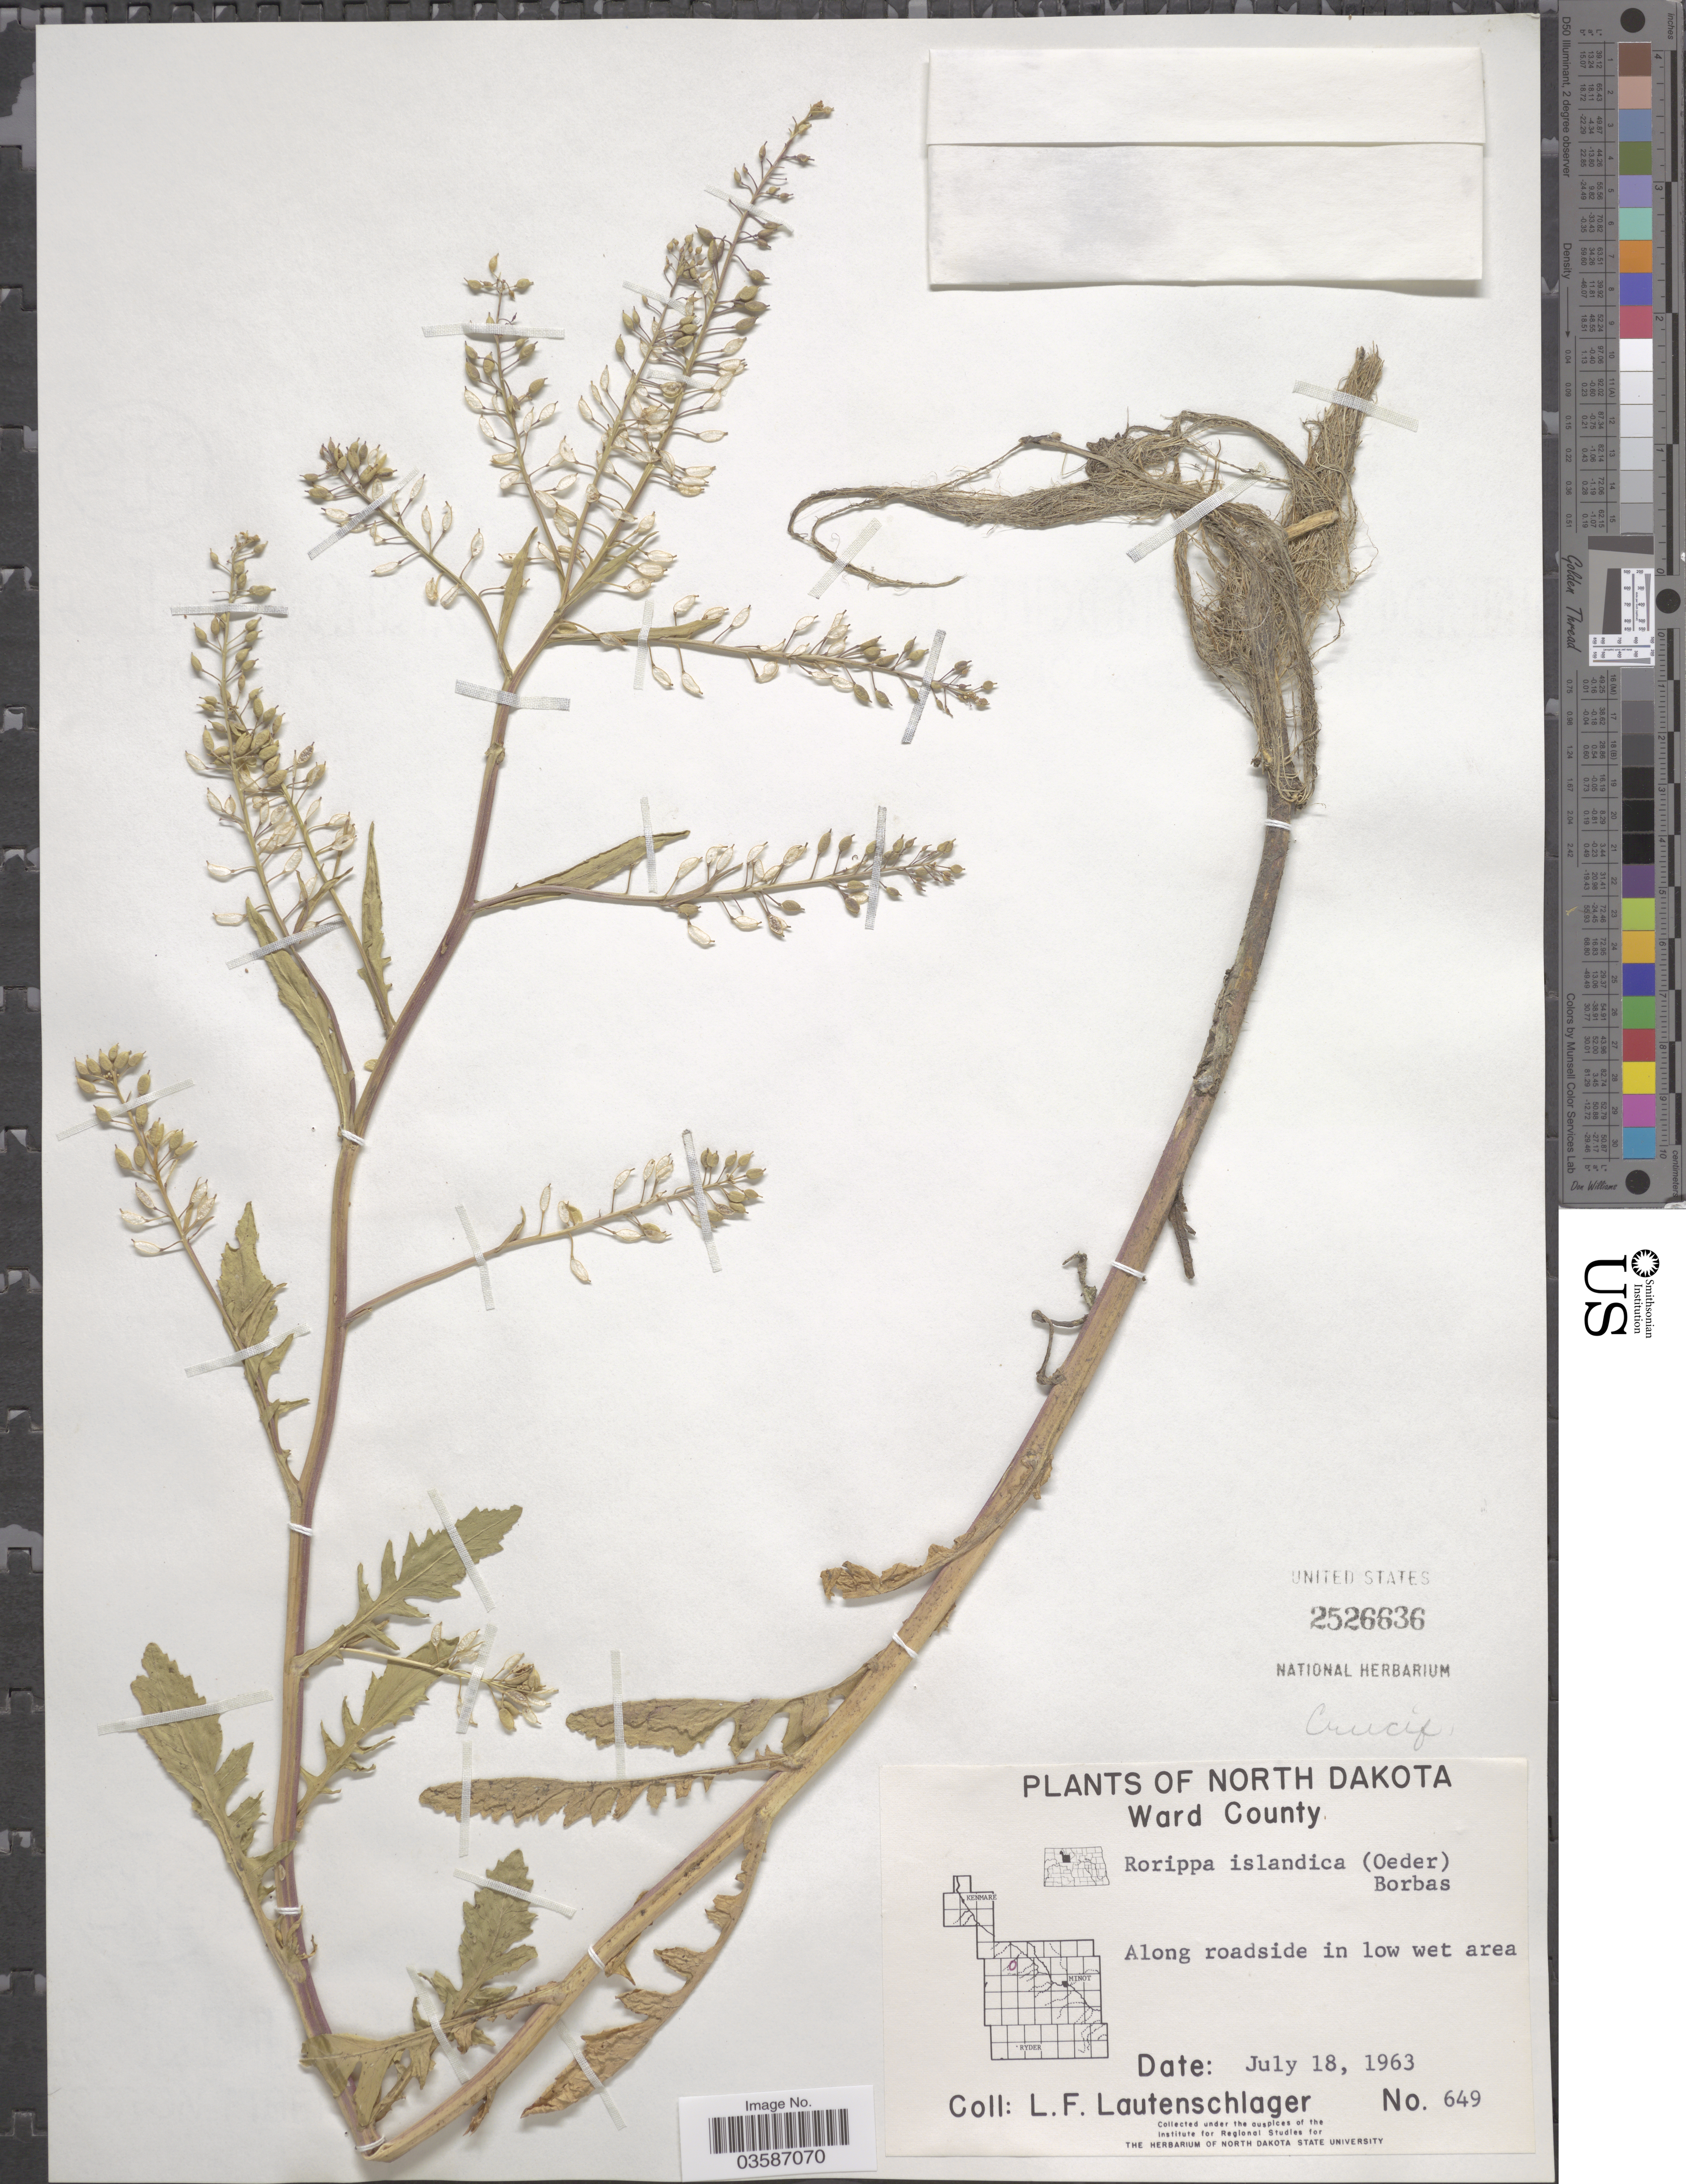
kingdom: Plantae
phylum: Tracheophyta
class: Magnoliopsida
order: Brassicales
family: Brassicaceae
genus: Rorippa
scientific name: Rorippa islandica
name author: (Oeder) Borbás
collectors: L. Lautenschlager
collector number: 649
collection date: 1963-07-18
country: United States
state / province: North Dakota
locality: Ward County.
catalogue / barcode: US 2526636